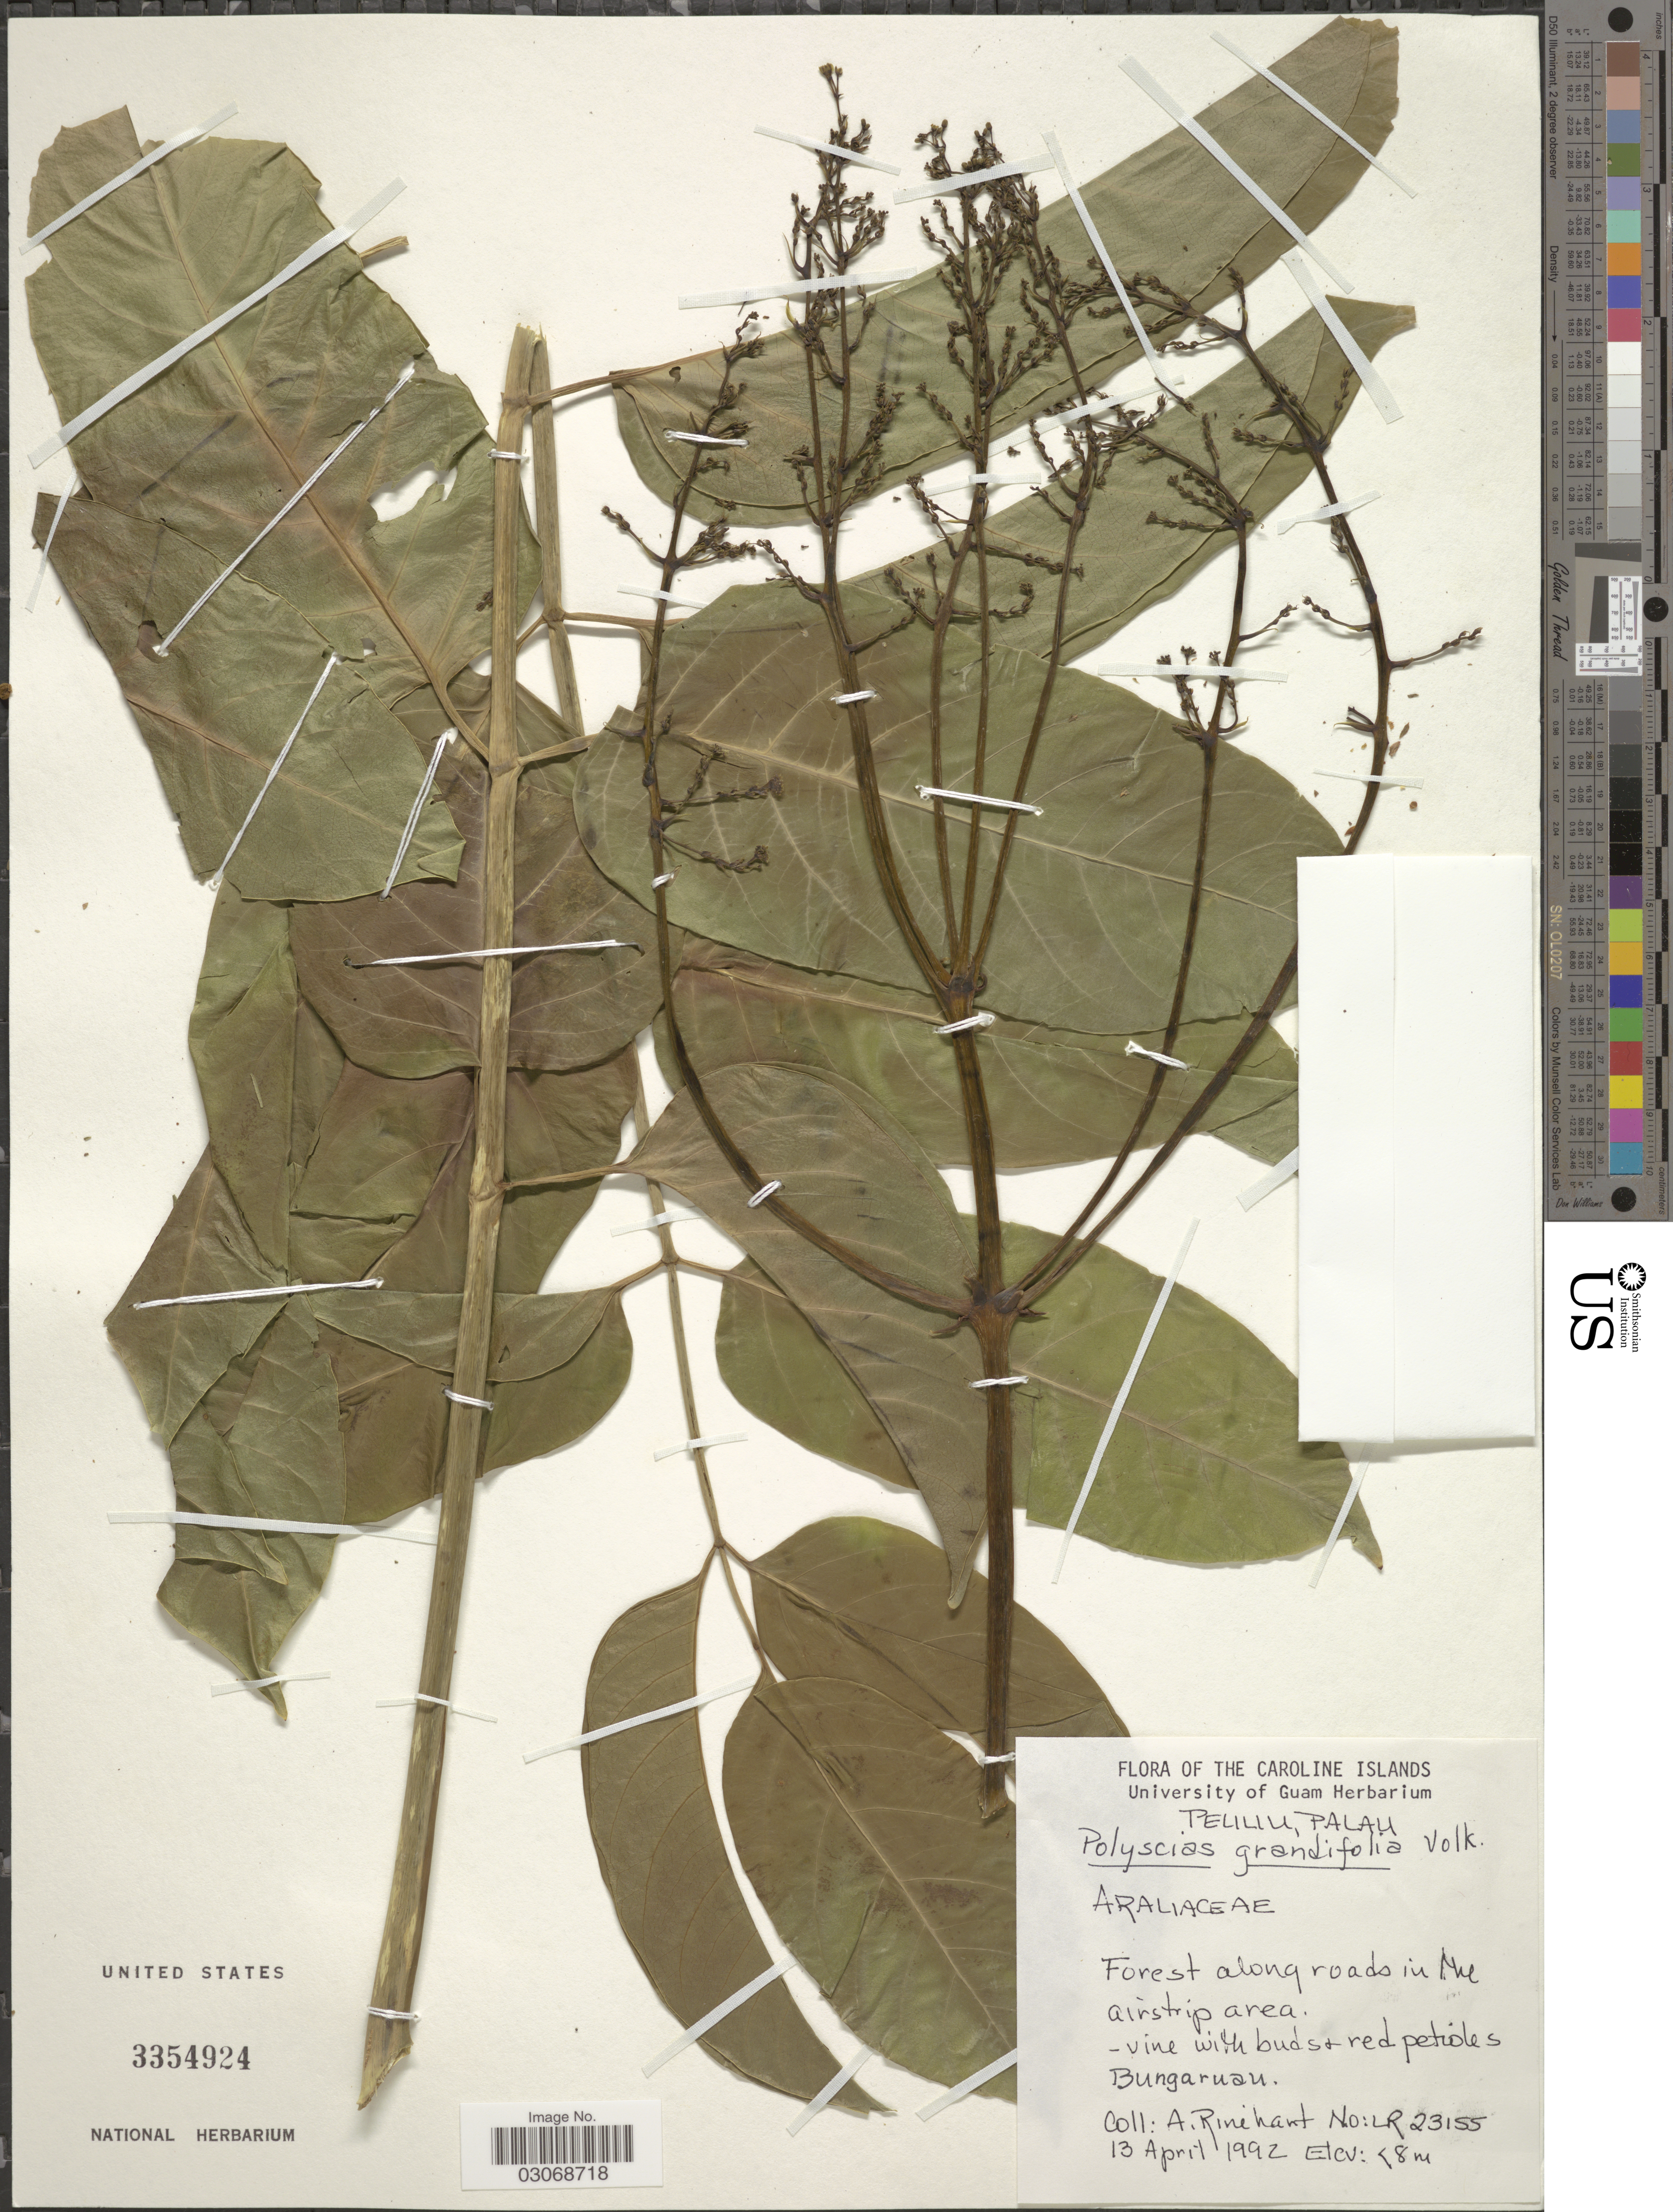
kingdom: Plantae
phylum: Tracheophyta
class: Magnoliopsida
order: Apiales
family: Araliaceae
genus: Polyscias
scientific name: Polyscias macgillivrayi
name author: Harms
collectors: A. Rinehart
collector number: LR23155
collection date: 1992-04-13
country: Palau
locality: The Caroline Islands, Peliliu, Palau, Forest along road in the airstrip area.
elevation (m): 8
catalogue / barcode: US 3354924